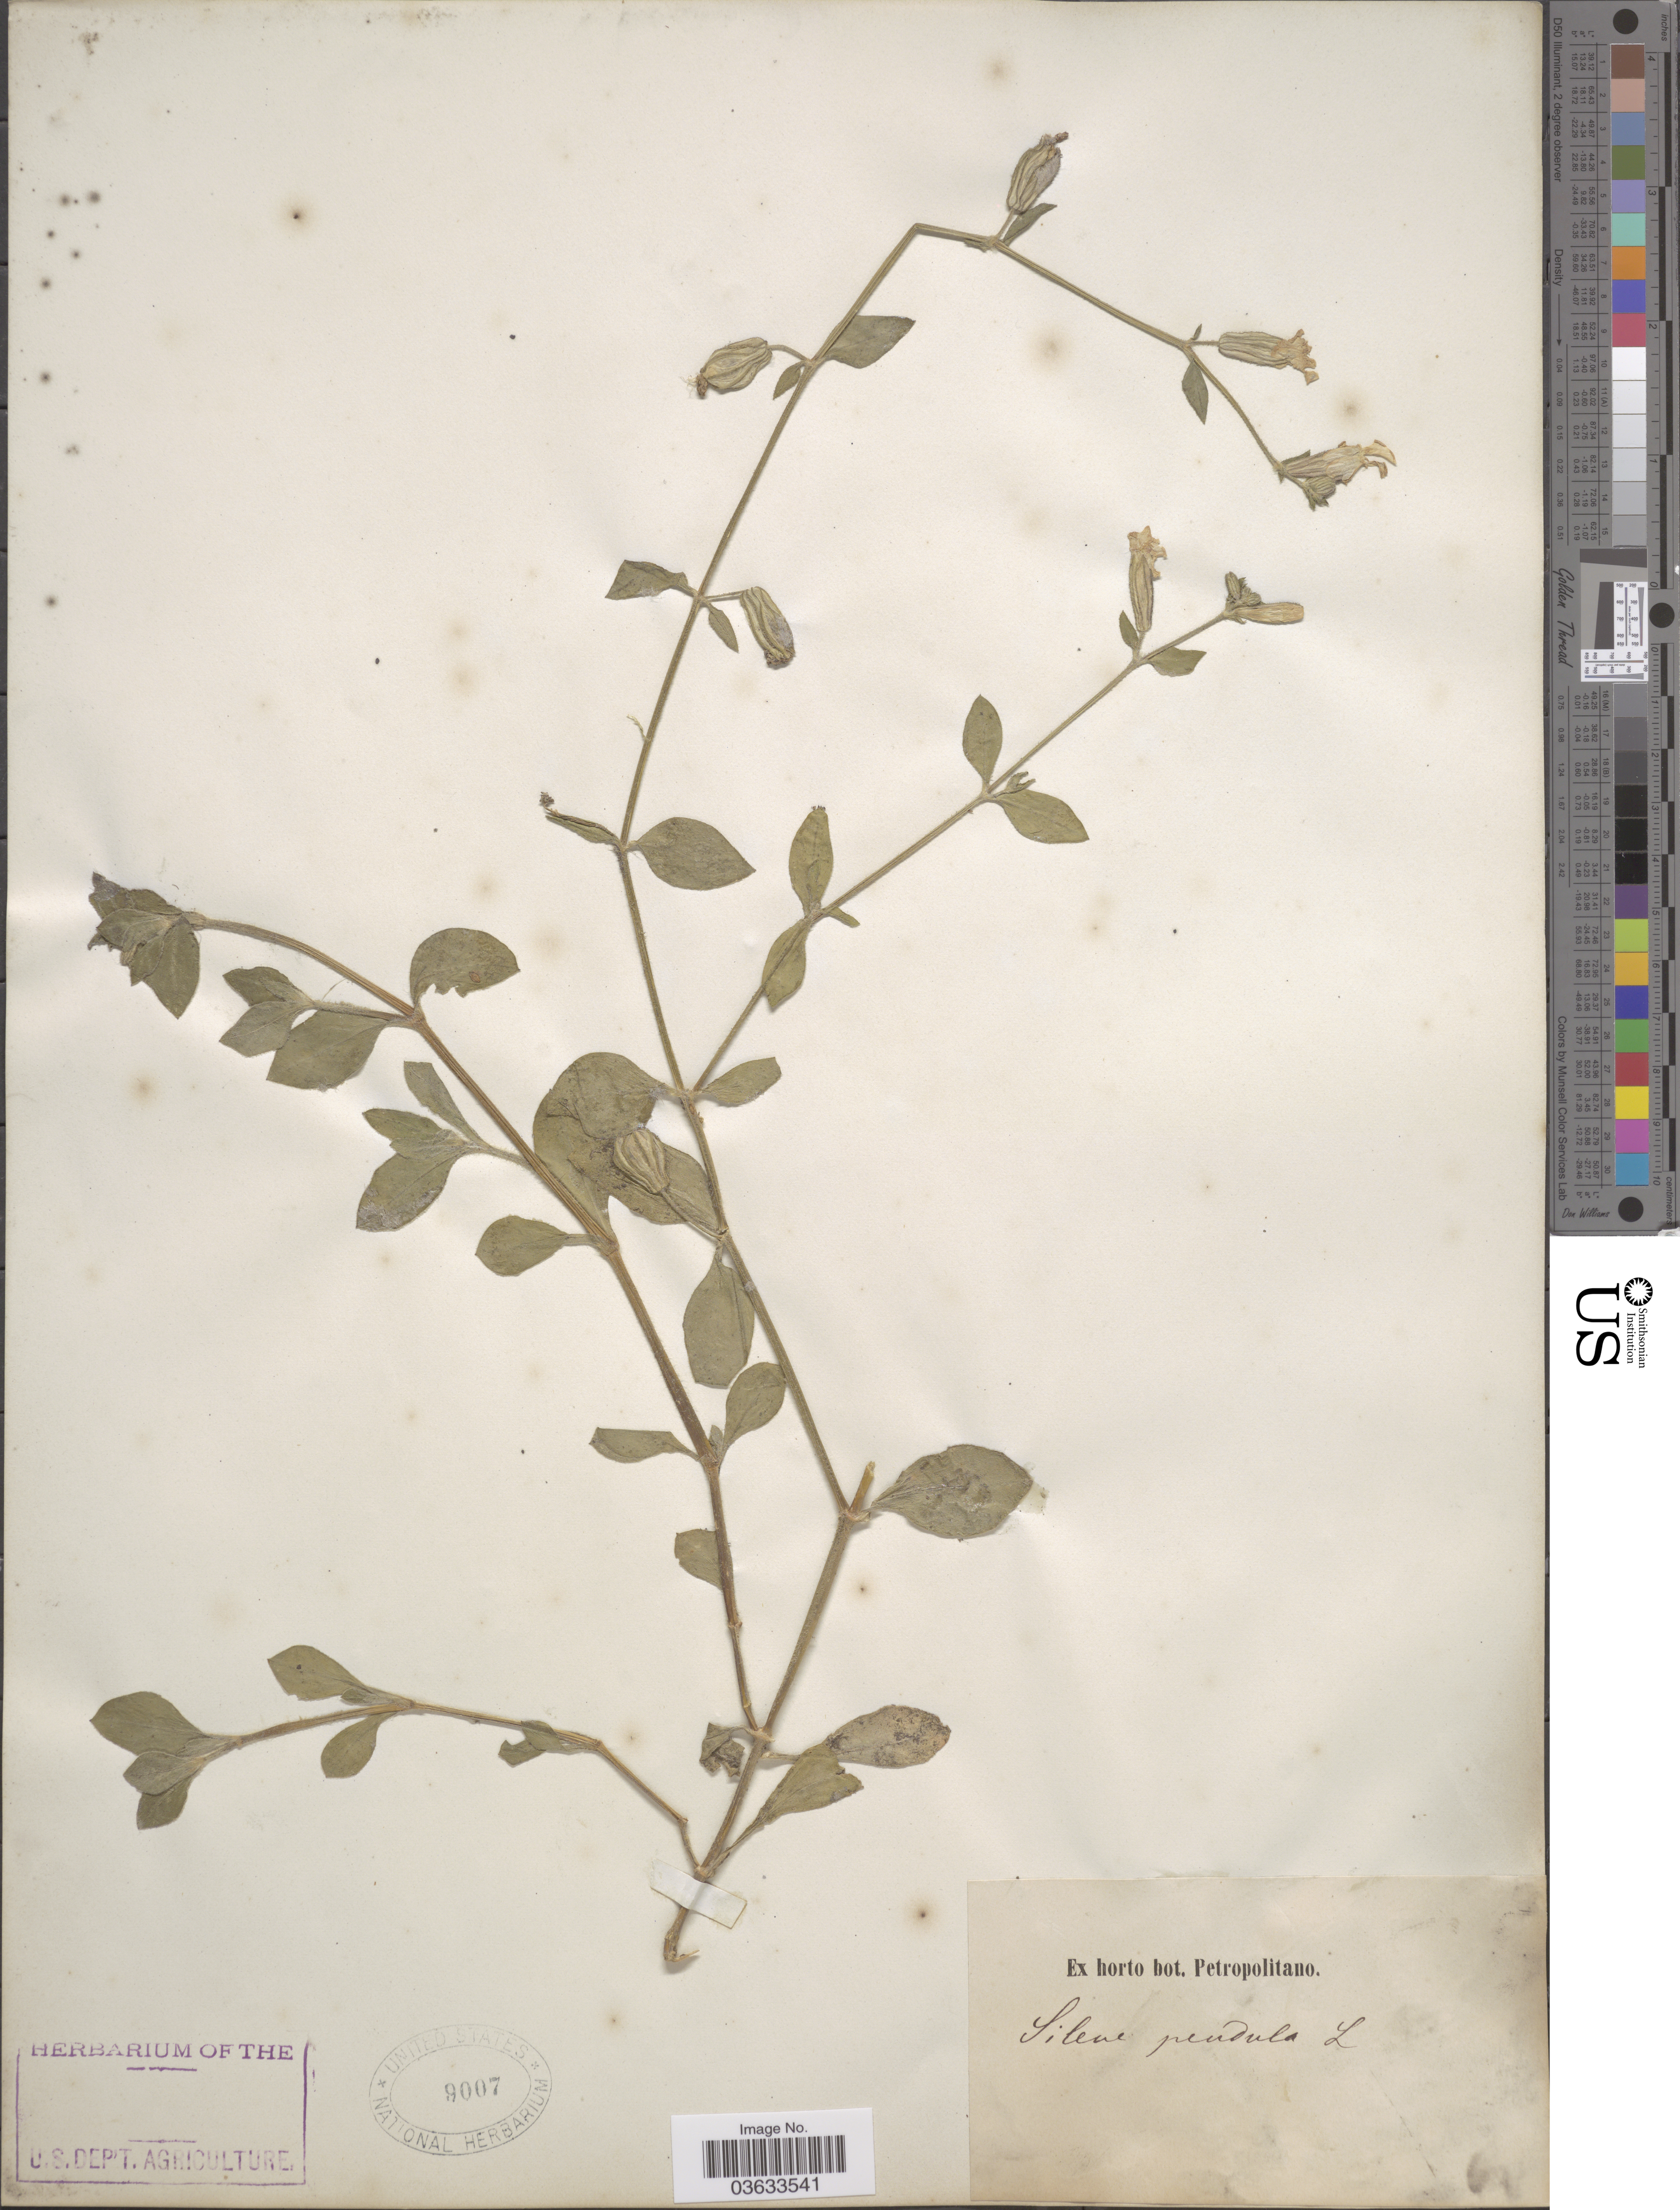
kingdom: Plantae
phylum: Tracheophyta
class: Magnoliopsida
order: Caryophyllales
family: Caryophyllaceae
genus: Silene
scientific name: Silene pendula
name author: L.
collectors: ex Horto Bot. Petropolitano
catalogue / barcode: US 9007